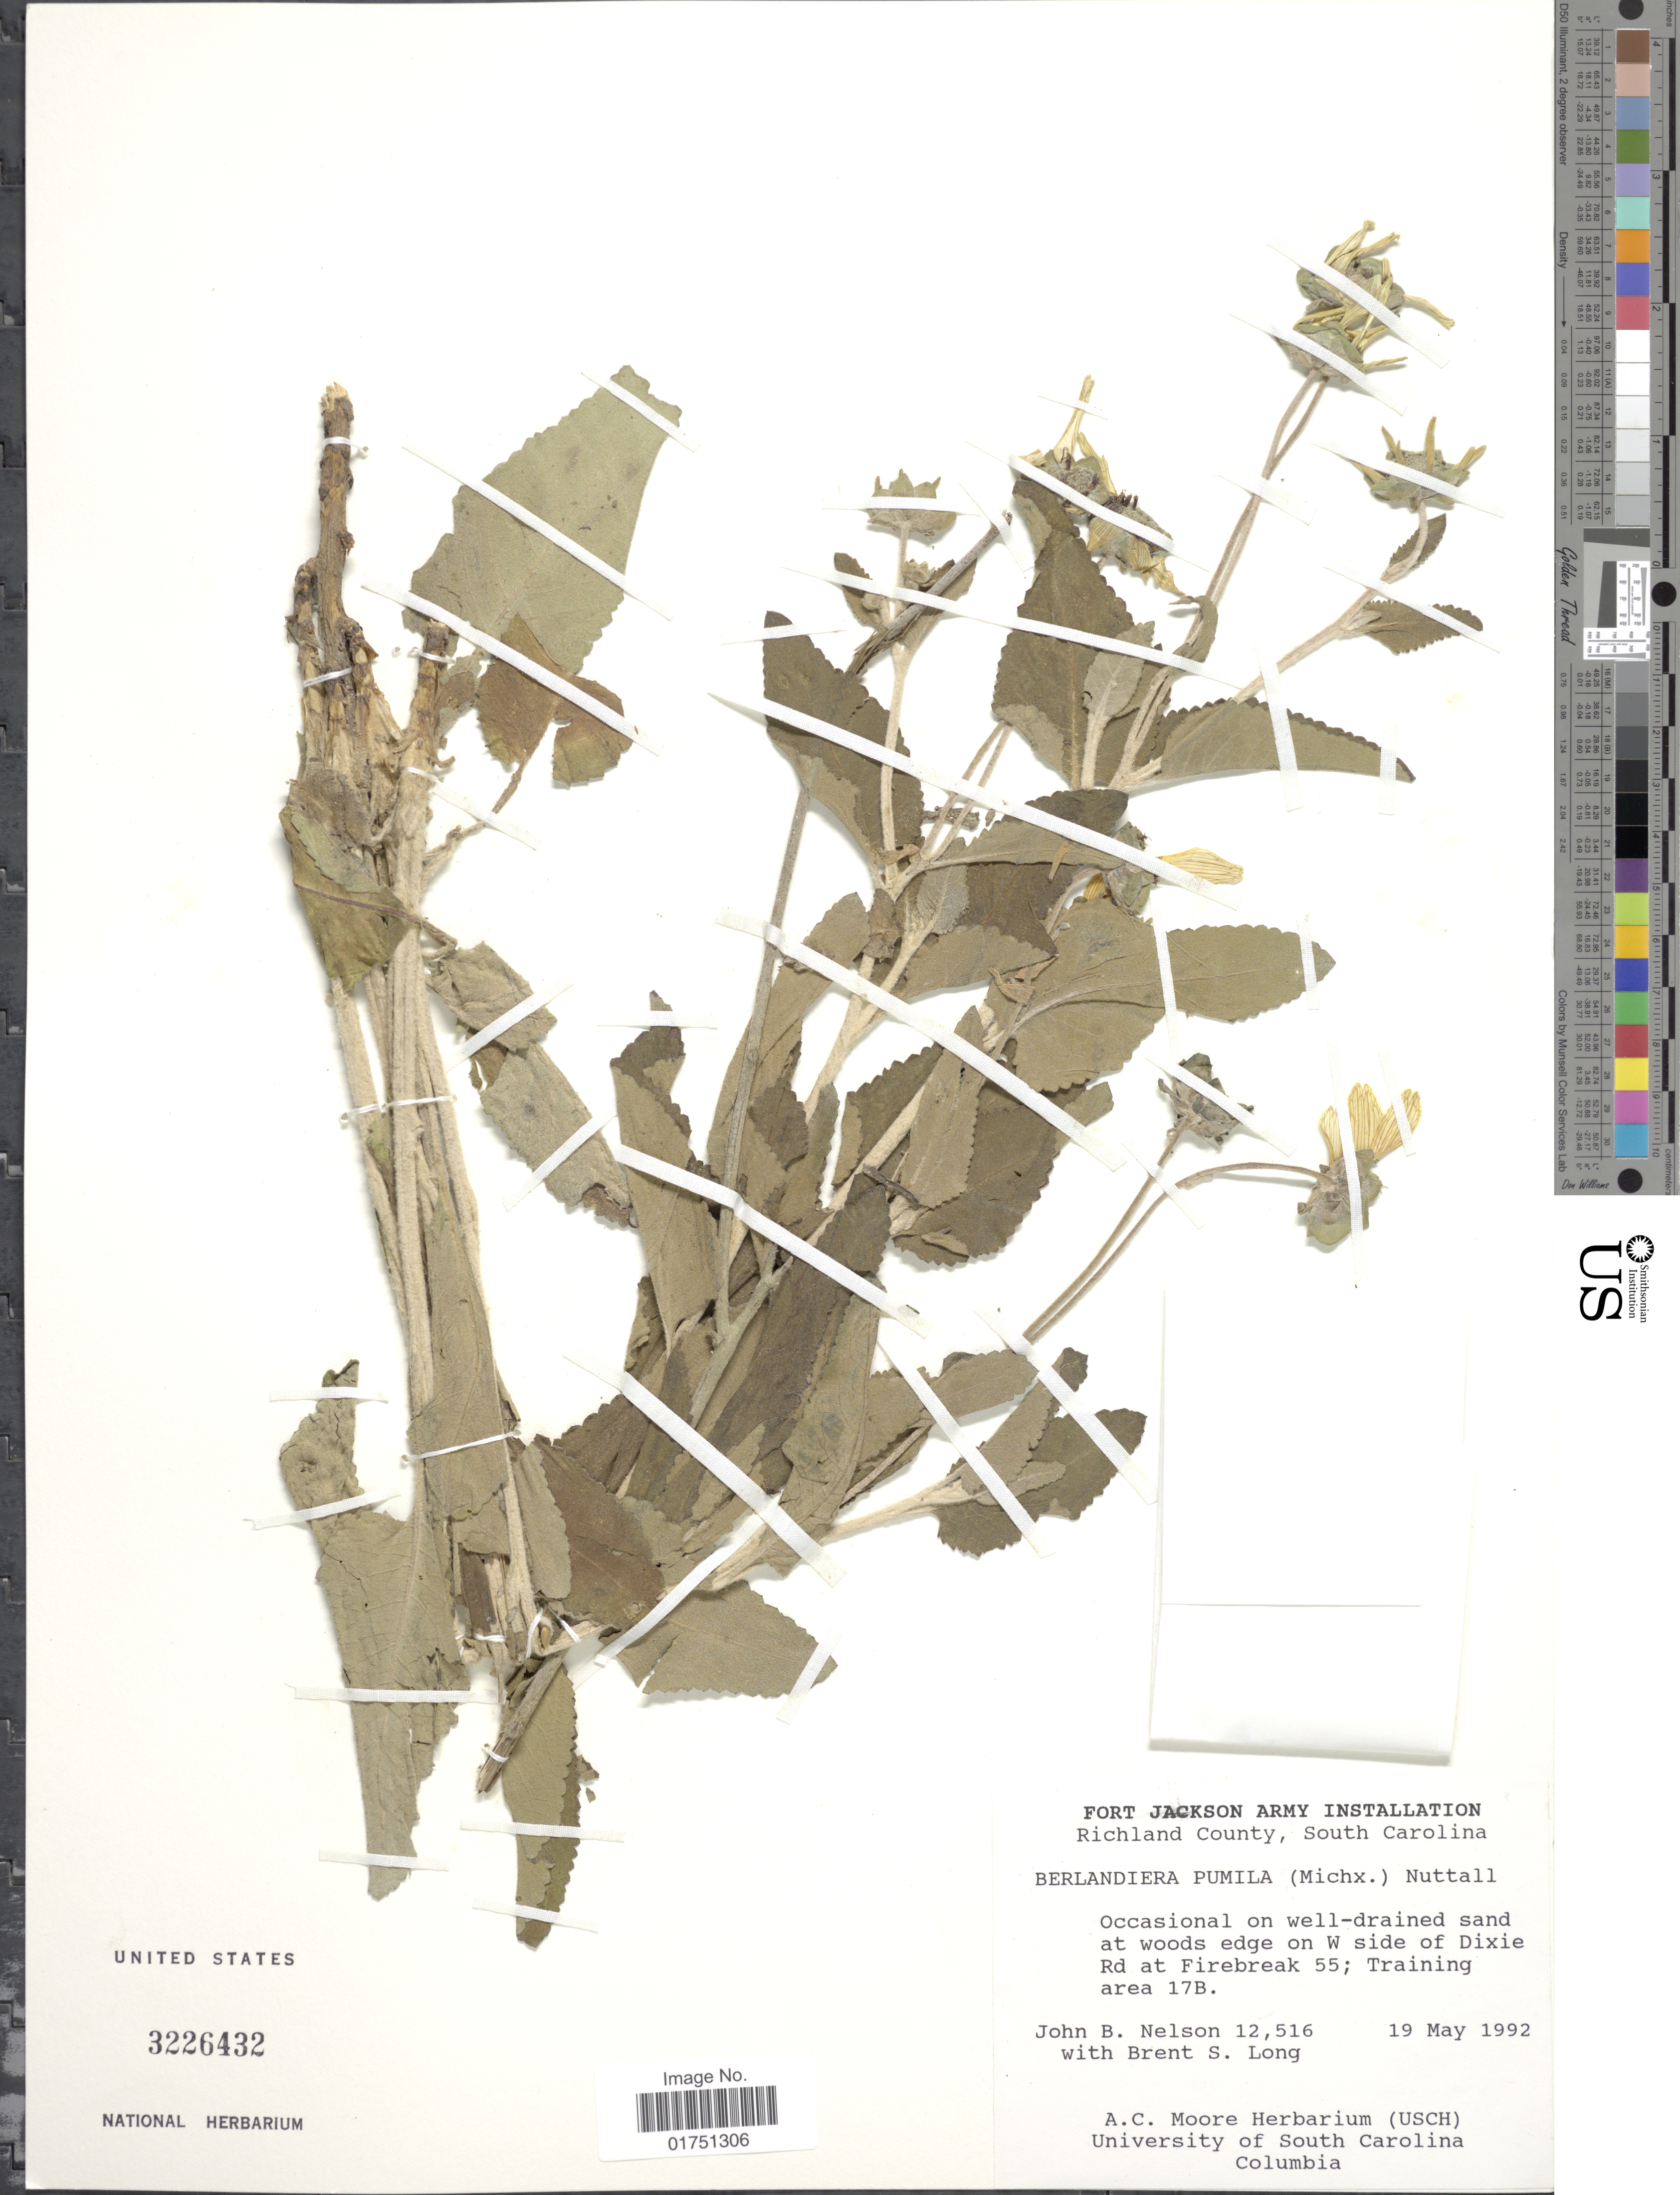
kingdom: Plantae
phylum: Tracheophyta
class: Magnoliopsida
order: Asterales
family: Asteraceae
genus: Berlandiera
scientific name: Berlandiera pumila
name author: (Michx.) Nutt.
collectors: J. B. Nelson & B. Long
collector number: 12516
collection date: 1992-05-19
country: United States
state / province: South Carolina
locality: Richland County, South Carolina. Occasional on well-drained sand at woods edge on W side of Dixie Rd at Firebreak 55; Training area 17B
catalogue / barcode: US 3226432